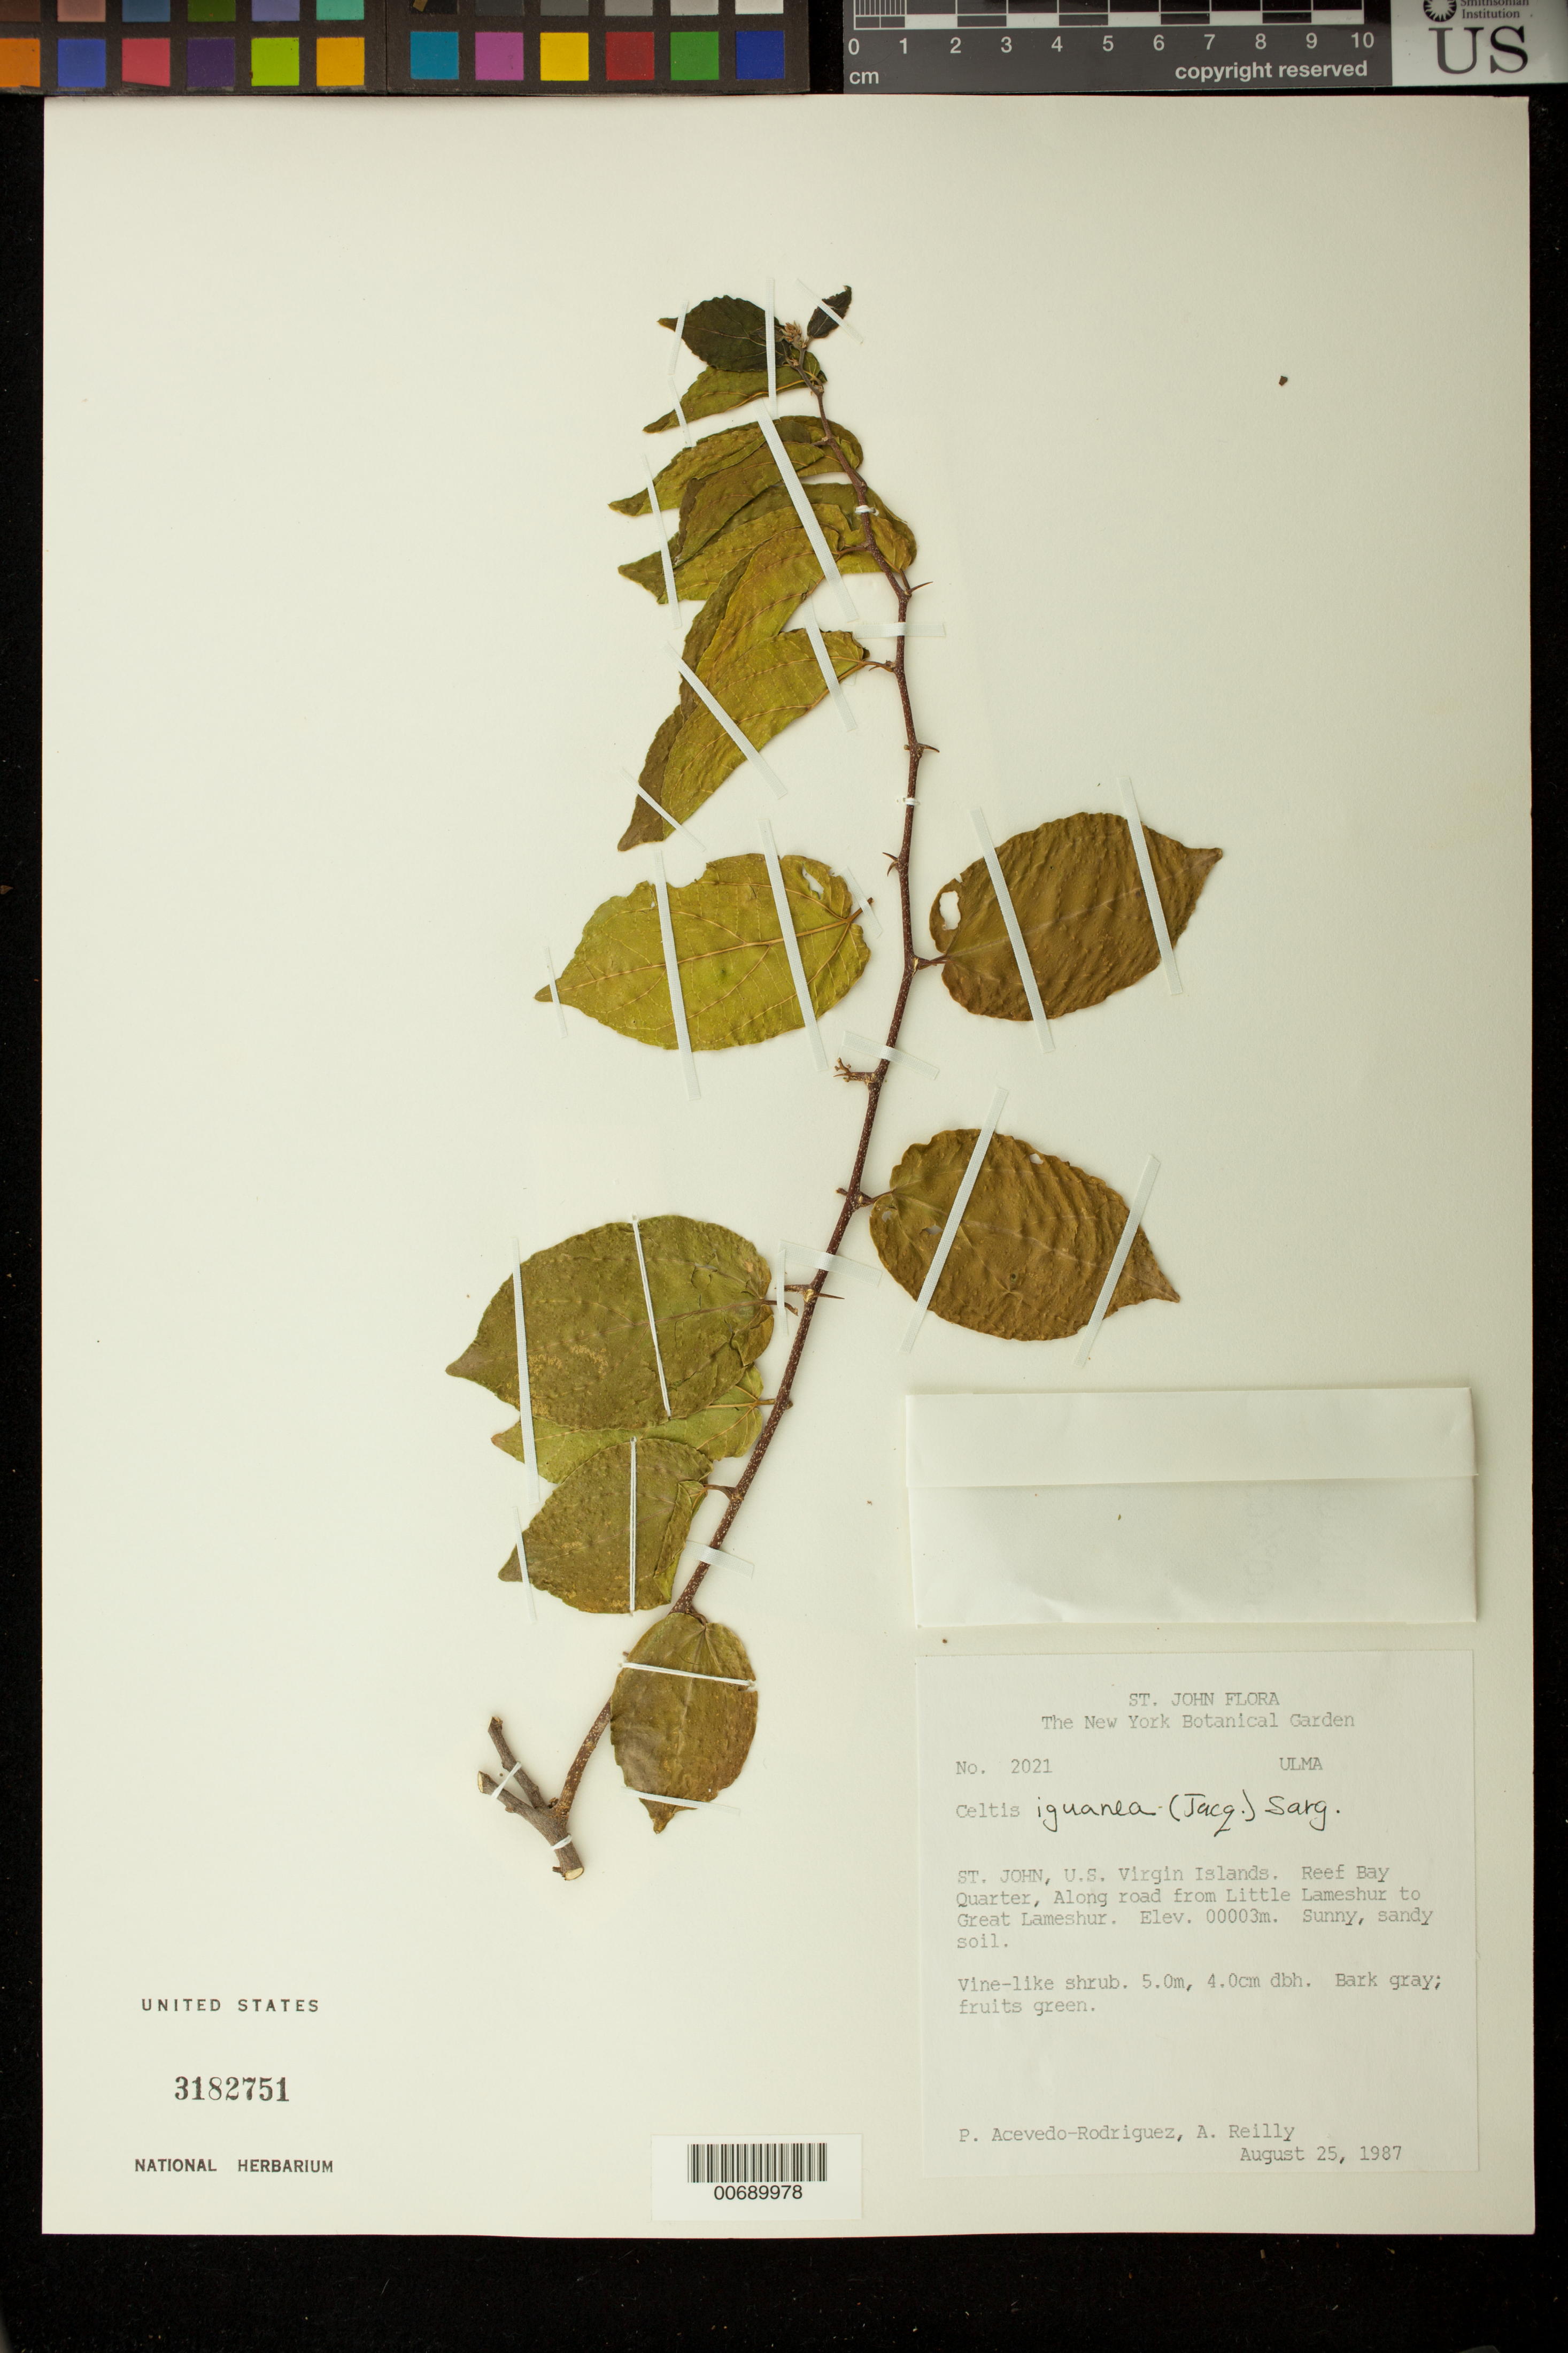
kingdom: Plantae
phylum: Tracheophyta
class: Magnoliopsida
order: Rosales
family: Cannabaceae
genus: Celtis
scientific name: Celtis iguanaea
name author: (Jacq.) Sarg.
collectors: P. Acevedo-Rodr. & A. Reilly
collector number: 2021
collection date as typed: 25 Aug 1987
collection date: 1987-08-25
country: U.S. Virgin Islands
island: St. John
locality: Reef Bay Quarter; Along road from Little Lameshur to Great Lameshur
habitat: Sunny, sandy soil.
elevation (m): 3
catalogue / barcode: US 3182751